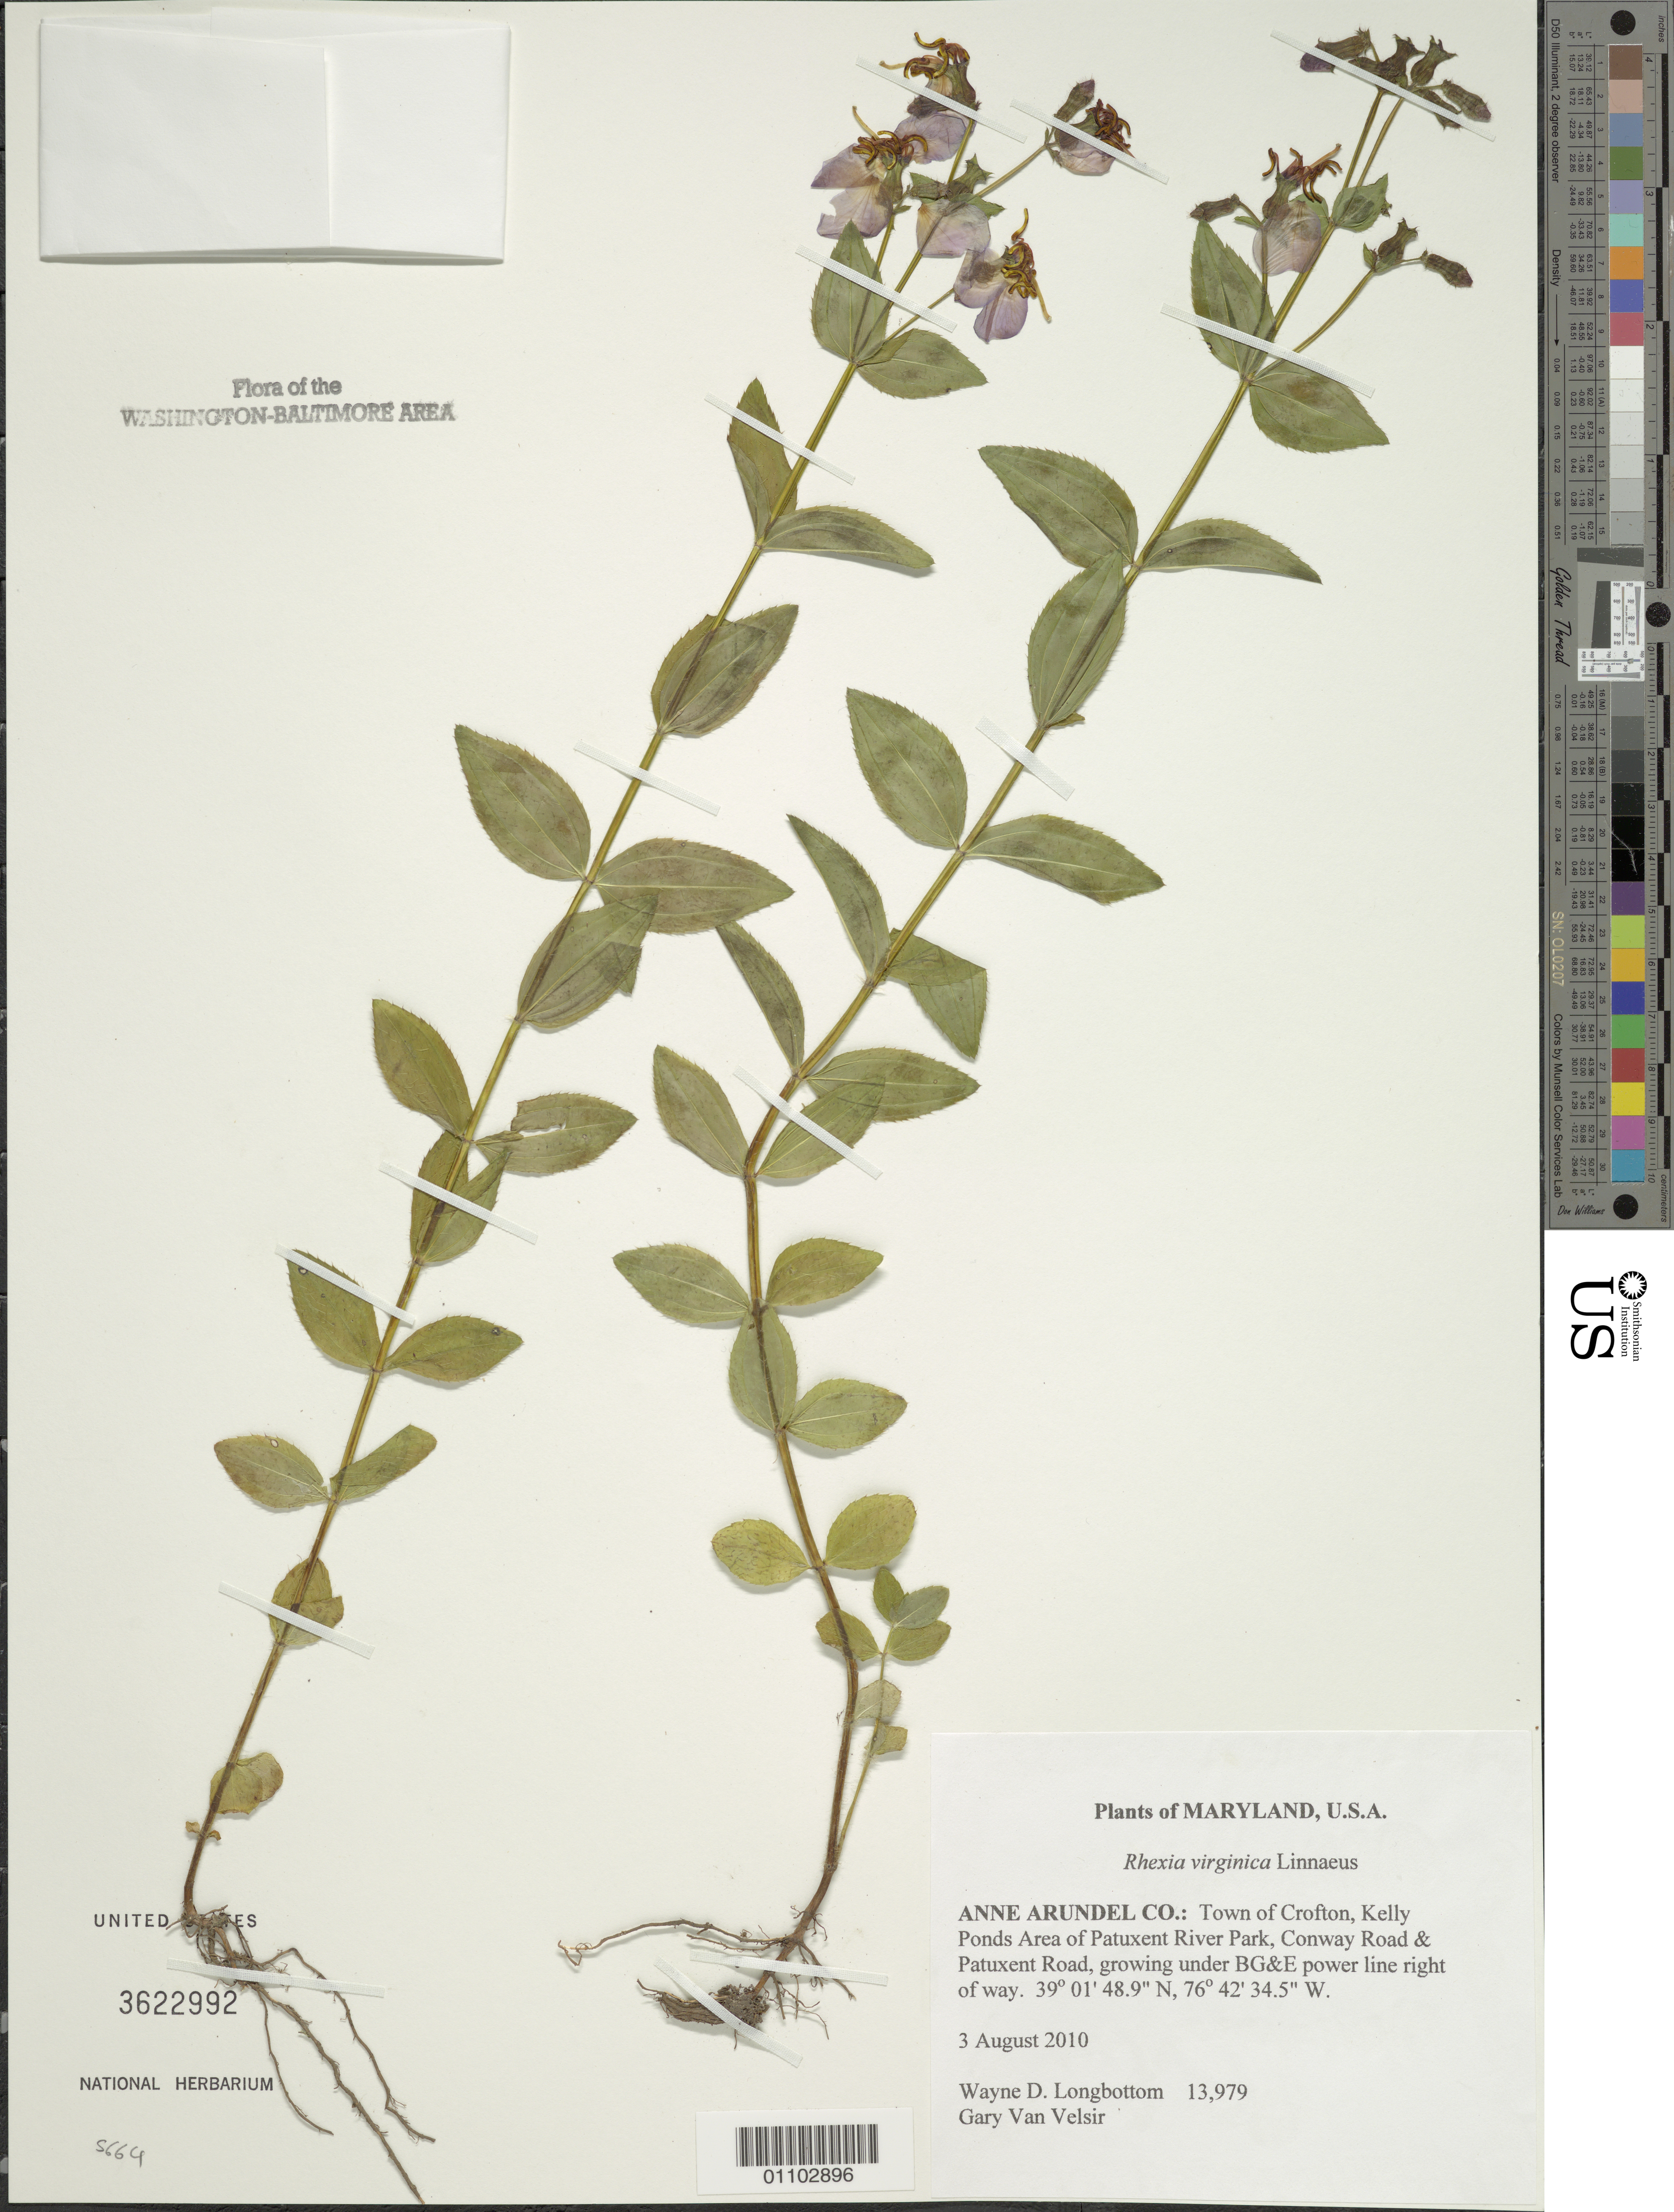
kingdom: Plantae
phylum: Tracheophyta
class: Magnoliopsida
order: Myrtales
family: Melastomataceae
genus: Rhexia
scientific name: Rhexia virginica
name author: L.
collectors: W. D. Longbottom & G. Van Velsir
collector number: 13979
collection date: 2010-08-03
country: United States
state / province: Maryland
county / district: Anne Arundel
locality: Town of Crofton, Kelly Ponds Area of Patuxent River Park, Conway Road & Patuxent Road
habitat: Growing under BG&E power line right of way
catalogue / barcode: US 3622992